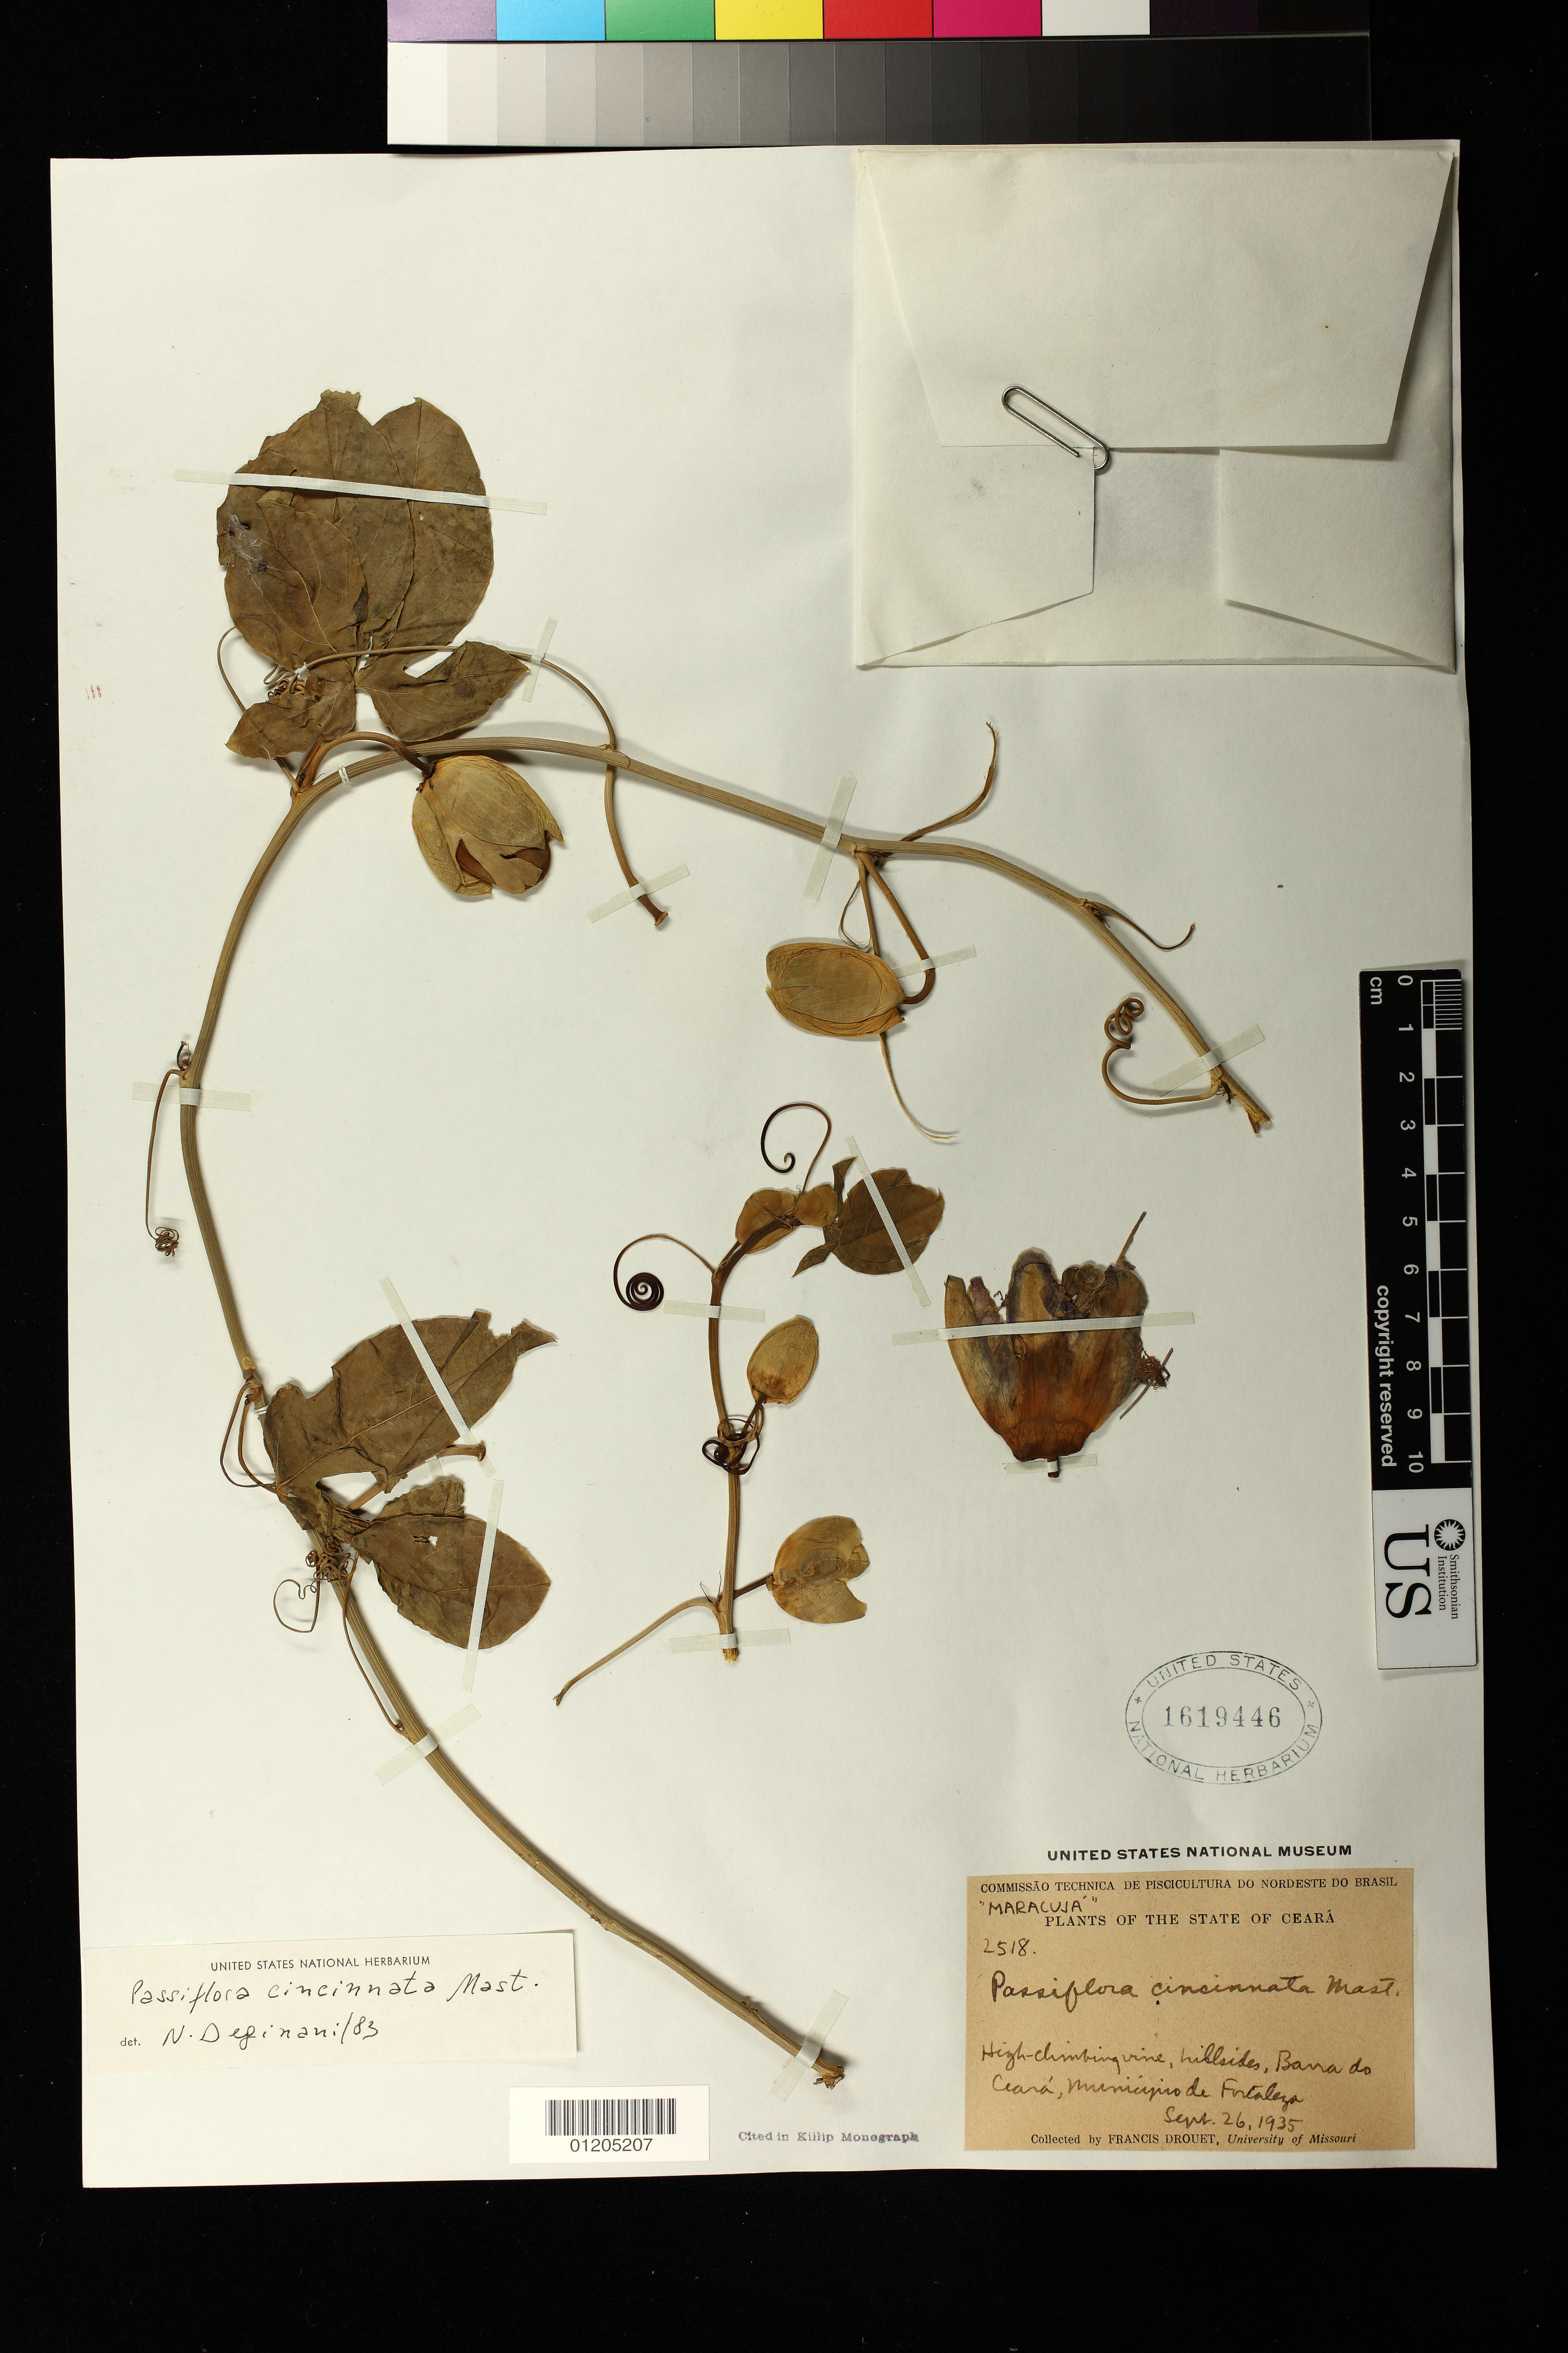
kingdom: Plantae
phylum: Tracheophyta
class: Magnoliopsida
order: Malpighiales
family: Passifloraceae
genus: Passiflora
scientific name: Passiflora cincinnata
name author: Mast.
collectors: F. E. Drouet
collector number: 2518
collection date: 1935-09-26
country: Brazil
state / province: Ceara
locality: Barra do Ceara, Municipio de Fortaleza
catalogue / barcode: US 1619446